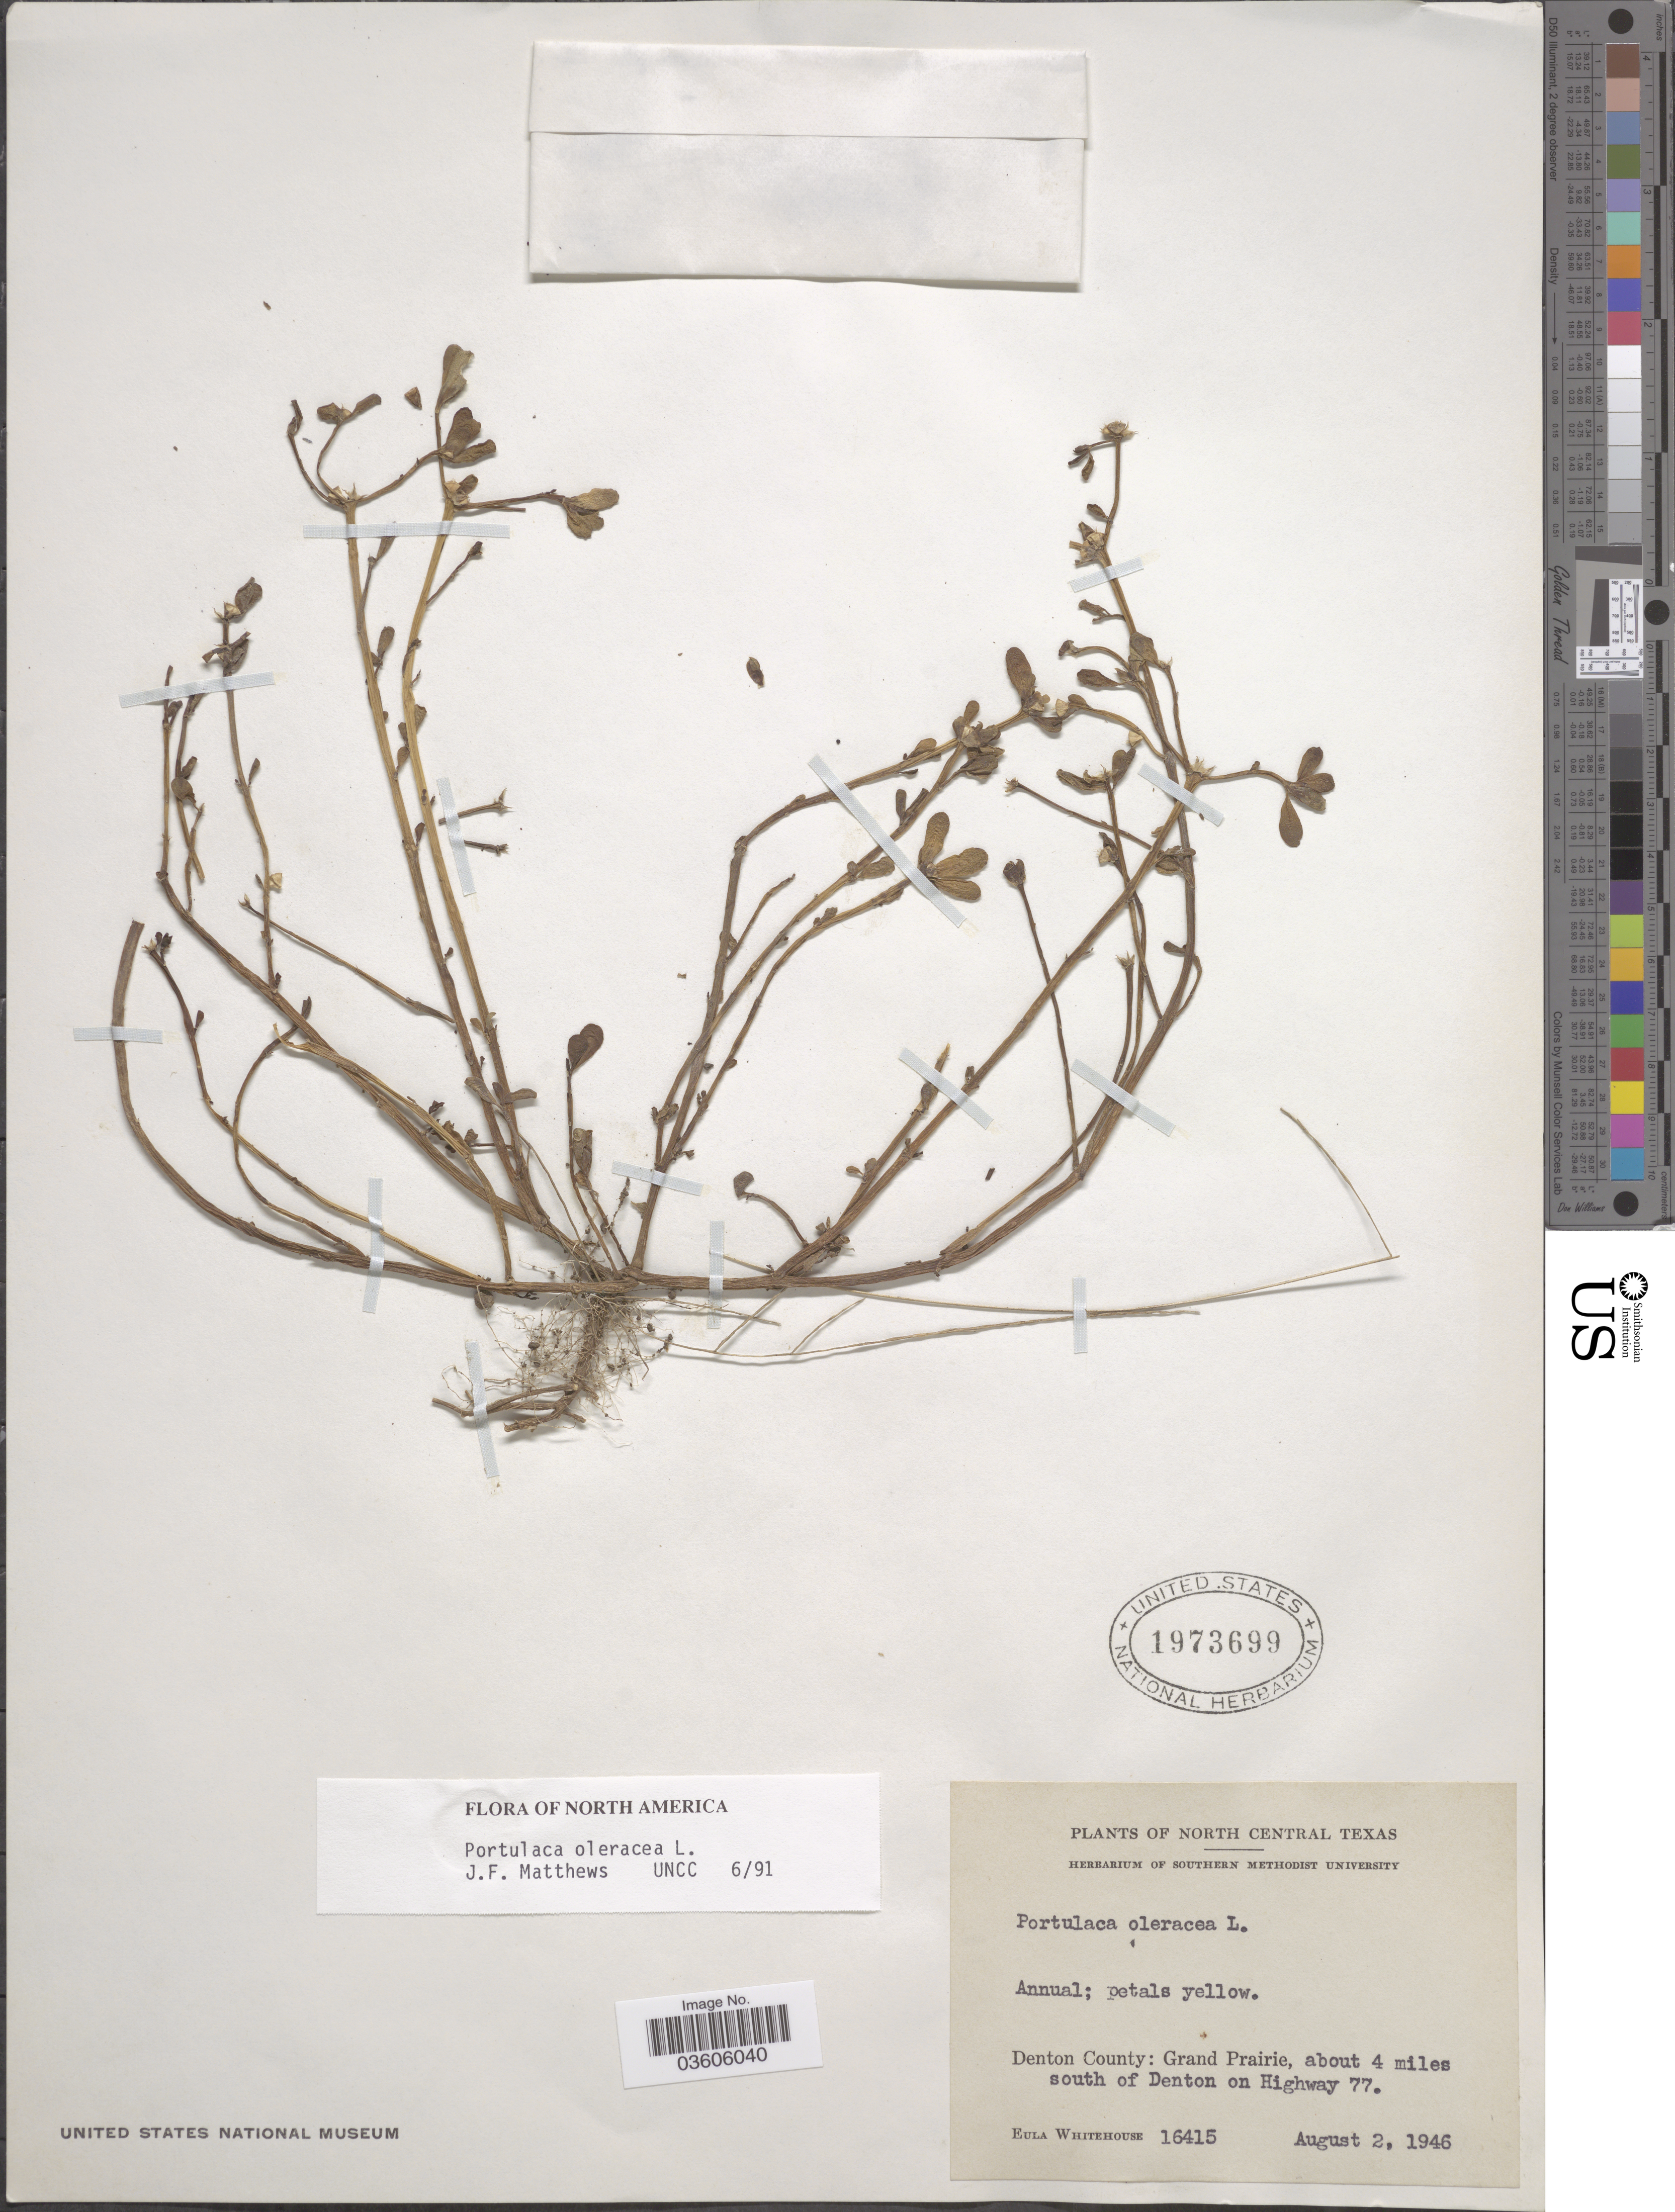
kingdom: Plantae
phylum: Tracheophyta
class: Magnoliopsida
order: Caryophyllales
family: Portulacaceae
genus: Portulaca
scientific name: Portulaca oleracea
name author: L.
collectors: E. Whitehouse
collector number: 16415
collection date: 1946-08-02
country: United States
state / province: Texas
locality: North Central Texas. Denton County: Grand Prairie, about 4 miles south of Denton on Highway 77.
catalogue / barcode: US 1973699